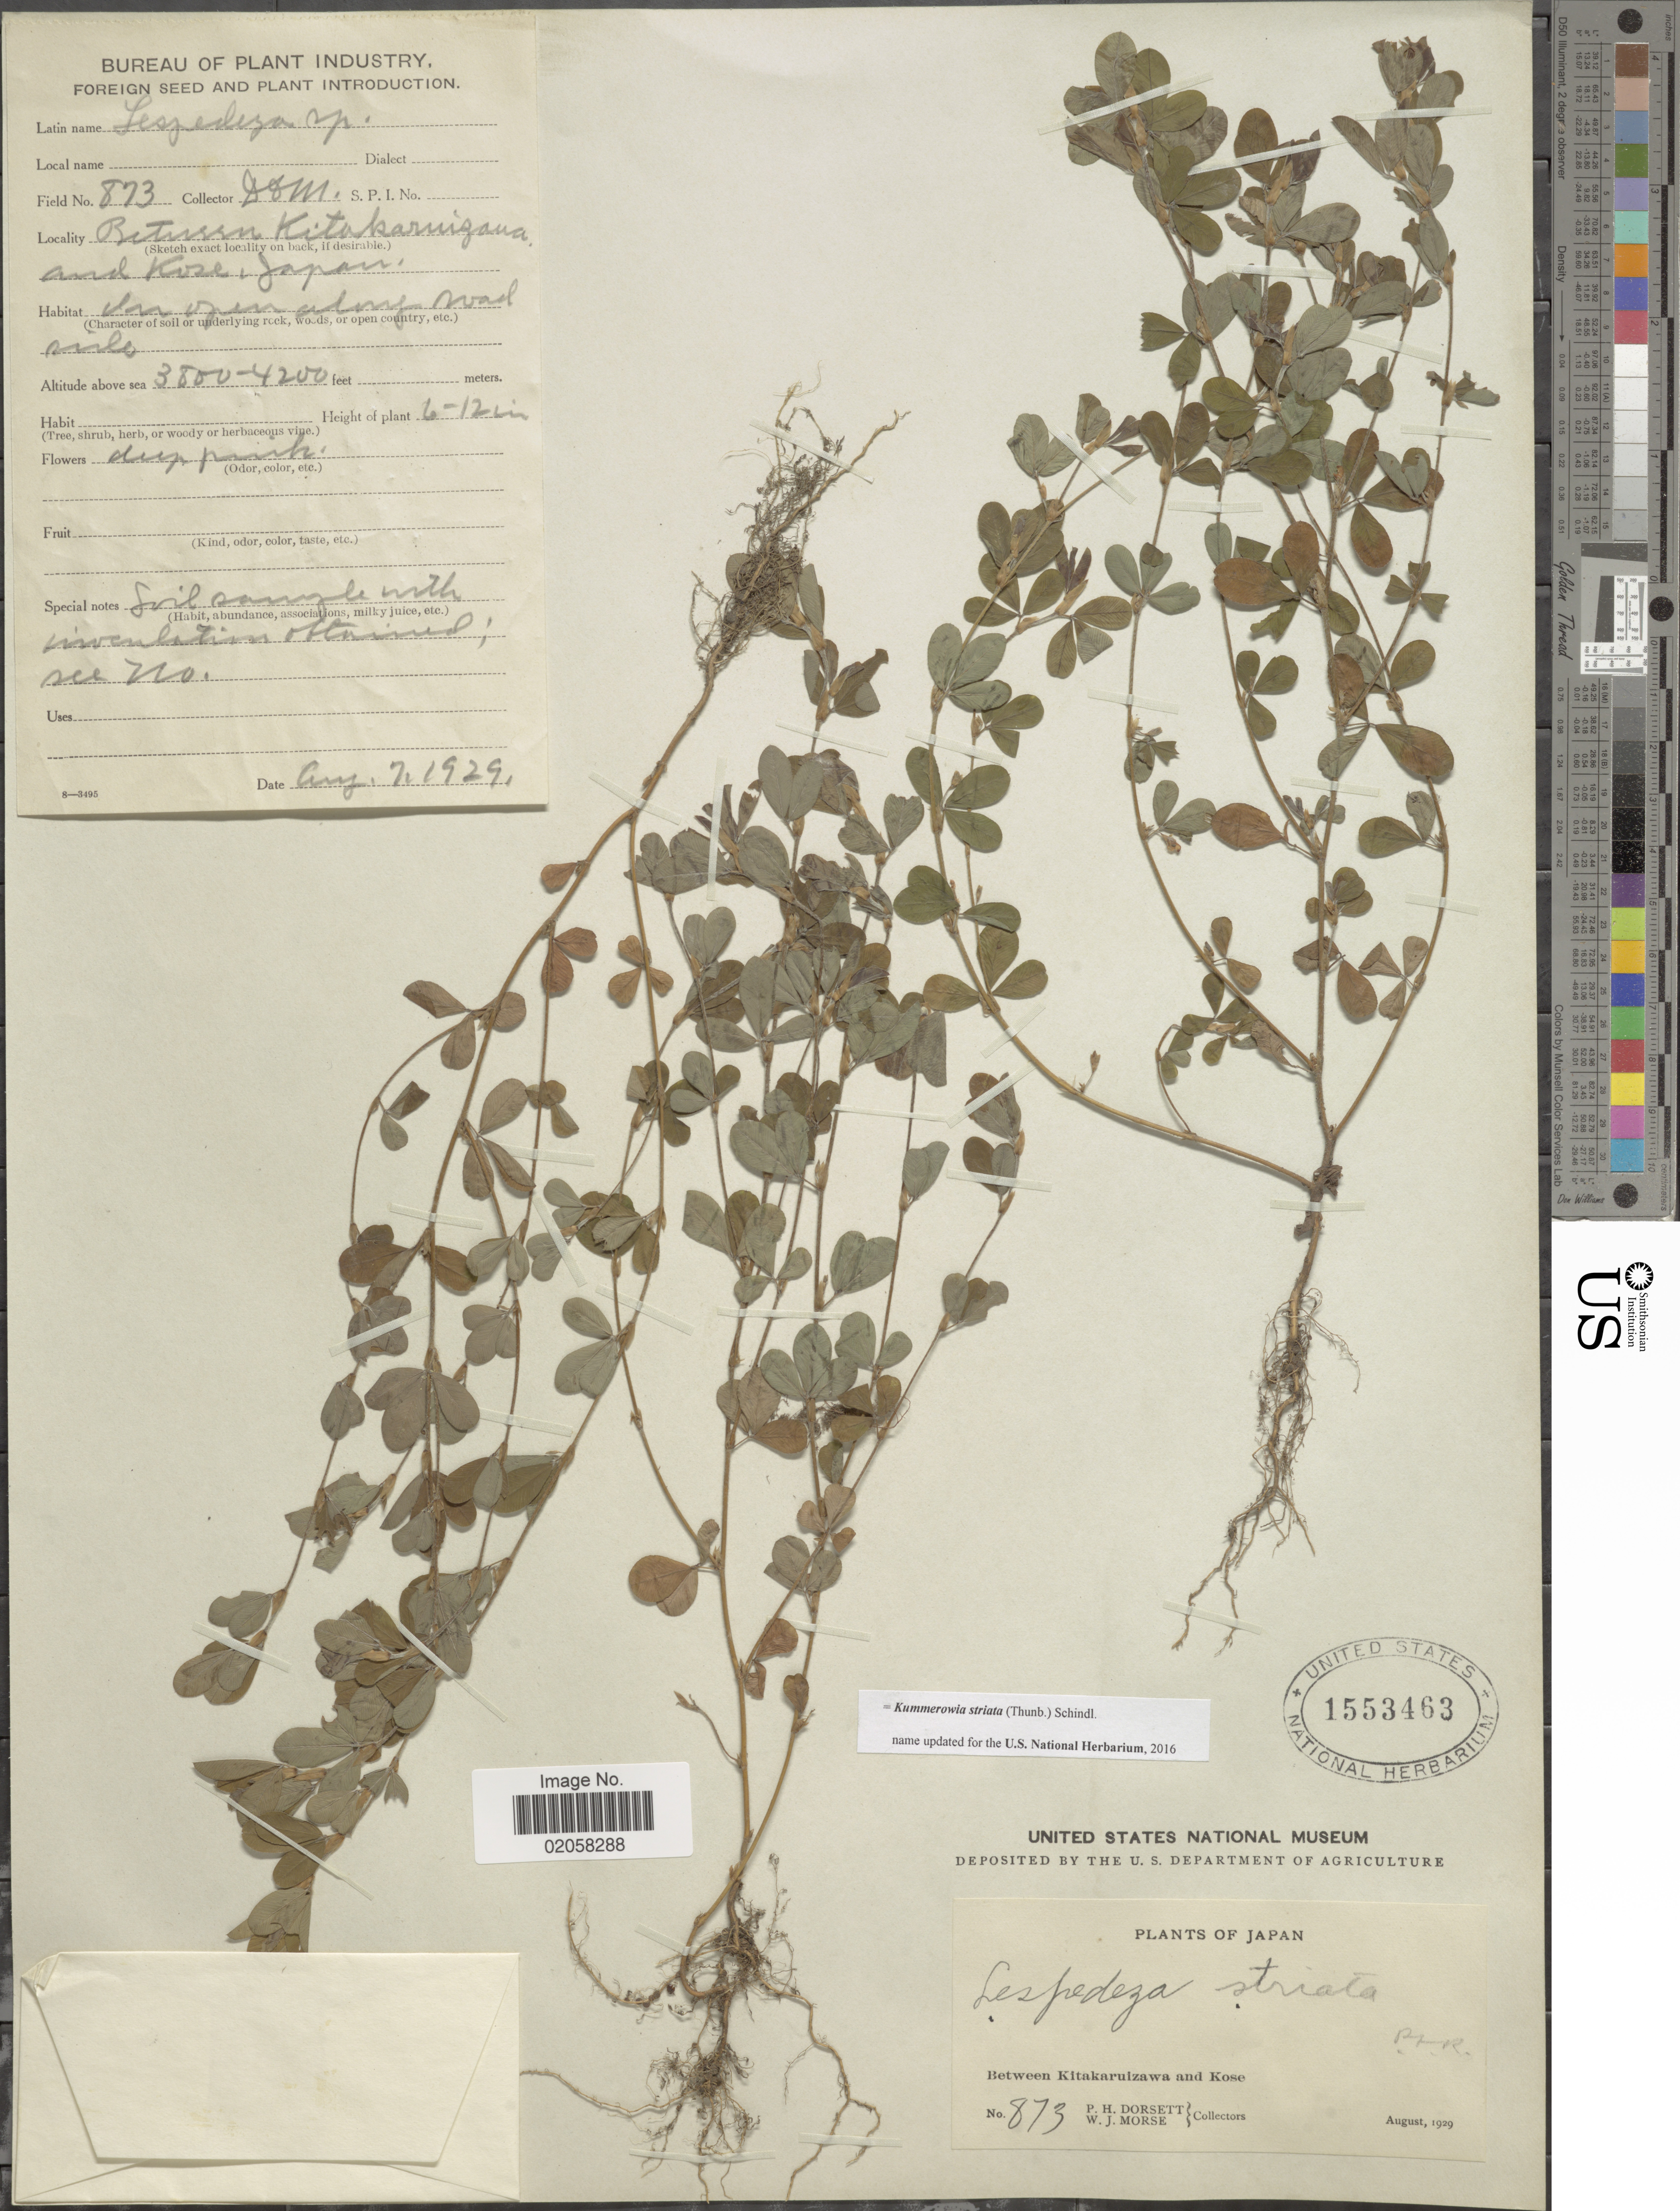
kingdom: Plantae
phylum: Tracheophyta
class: Magnoliopsida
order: Fabales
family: Fabaceae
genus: Kummerowia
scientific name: Kummerowia striata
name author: (Thunb.) Schindl.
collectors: P. H. Dorsett & W. J. Morse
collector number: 873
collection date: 1929-08-07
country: Japan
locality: Between Kitakaruizawa and Kose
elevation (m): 1158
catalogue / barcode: US 1553463